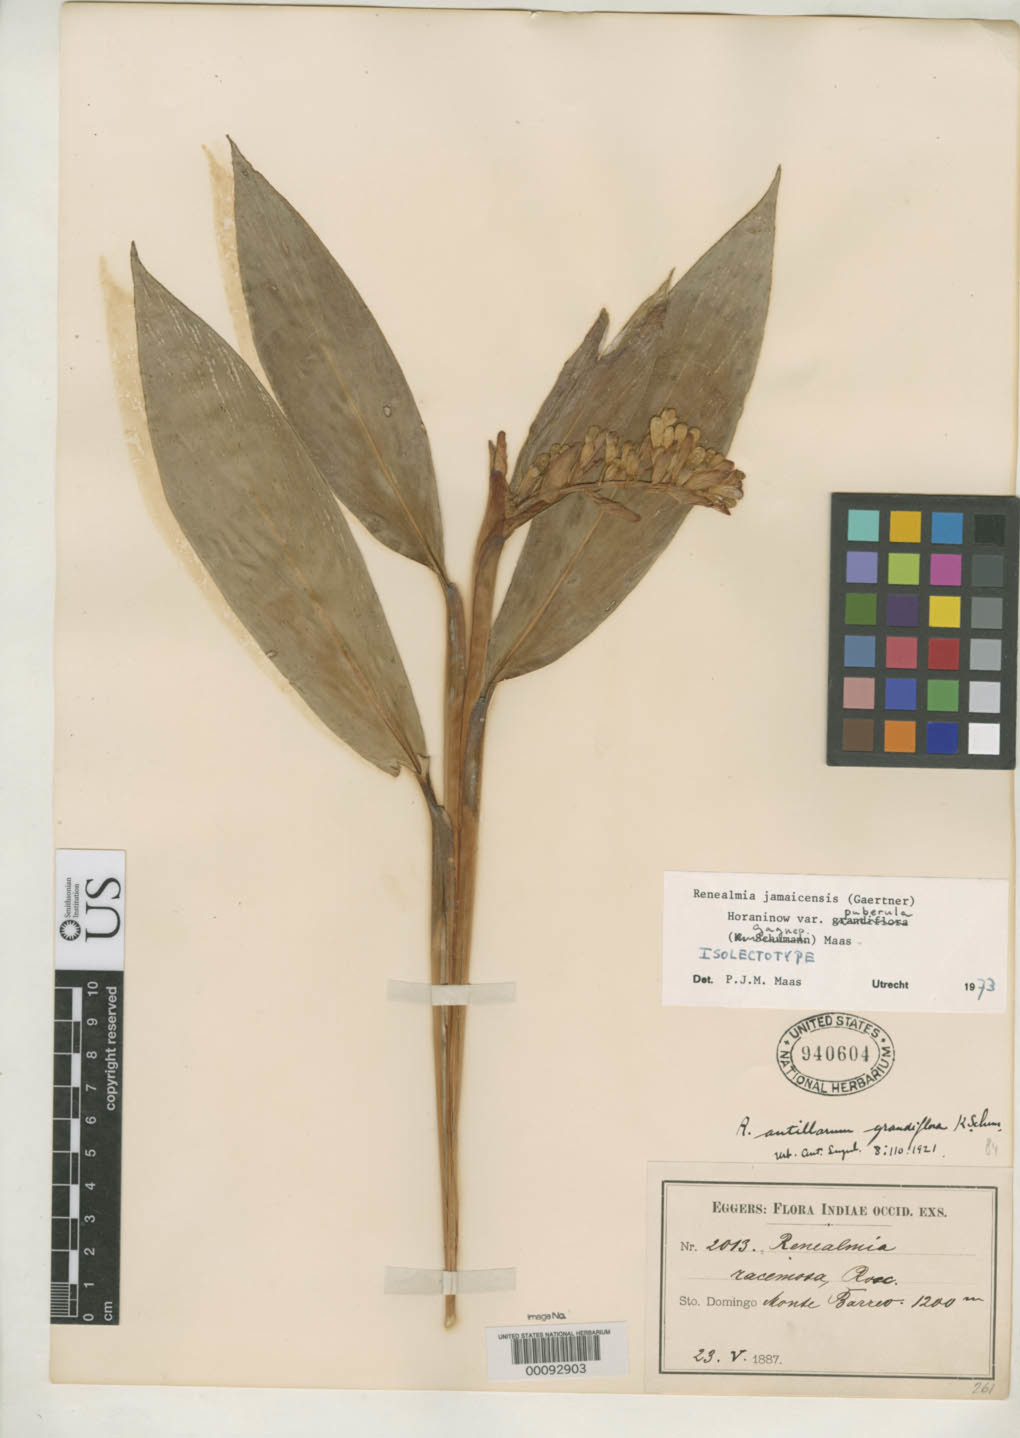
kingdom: Plantae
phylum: Tracheophyta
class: Liliopsida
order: Zingiberales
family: Zingiberaceae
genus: Renealmia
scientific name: Renealmia antillarum var. grandiflora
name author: K. Schum. in Engl.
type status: Isolectotype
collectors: H. F. A. von Eggers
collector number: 2013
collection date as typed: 23 May 1887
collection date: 1887-05-23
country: Dominican Republic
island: Hispaniola Island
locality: Monte Barreo.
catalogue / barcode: US 940604